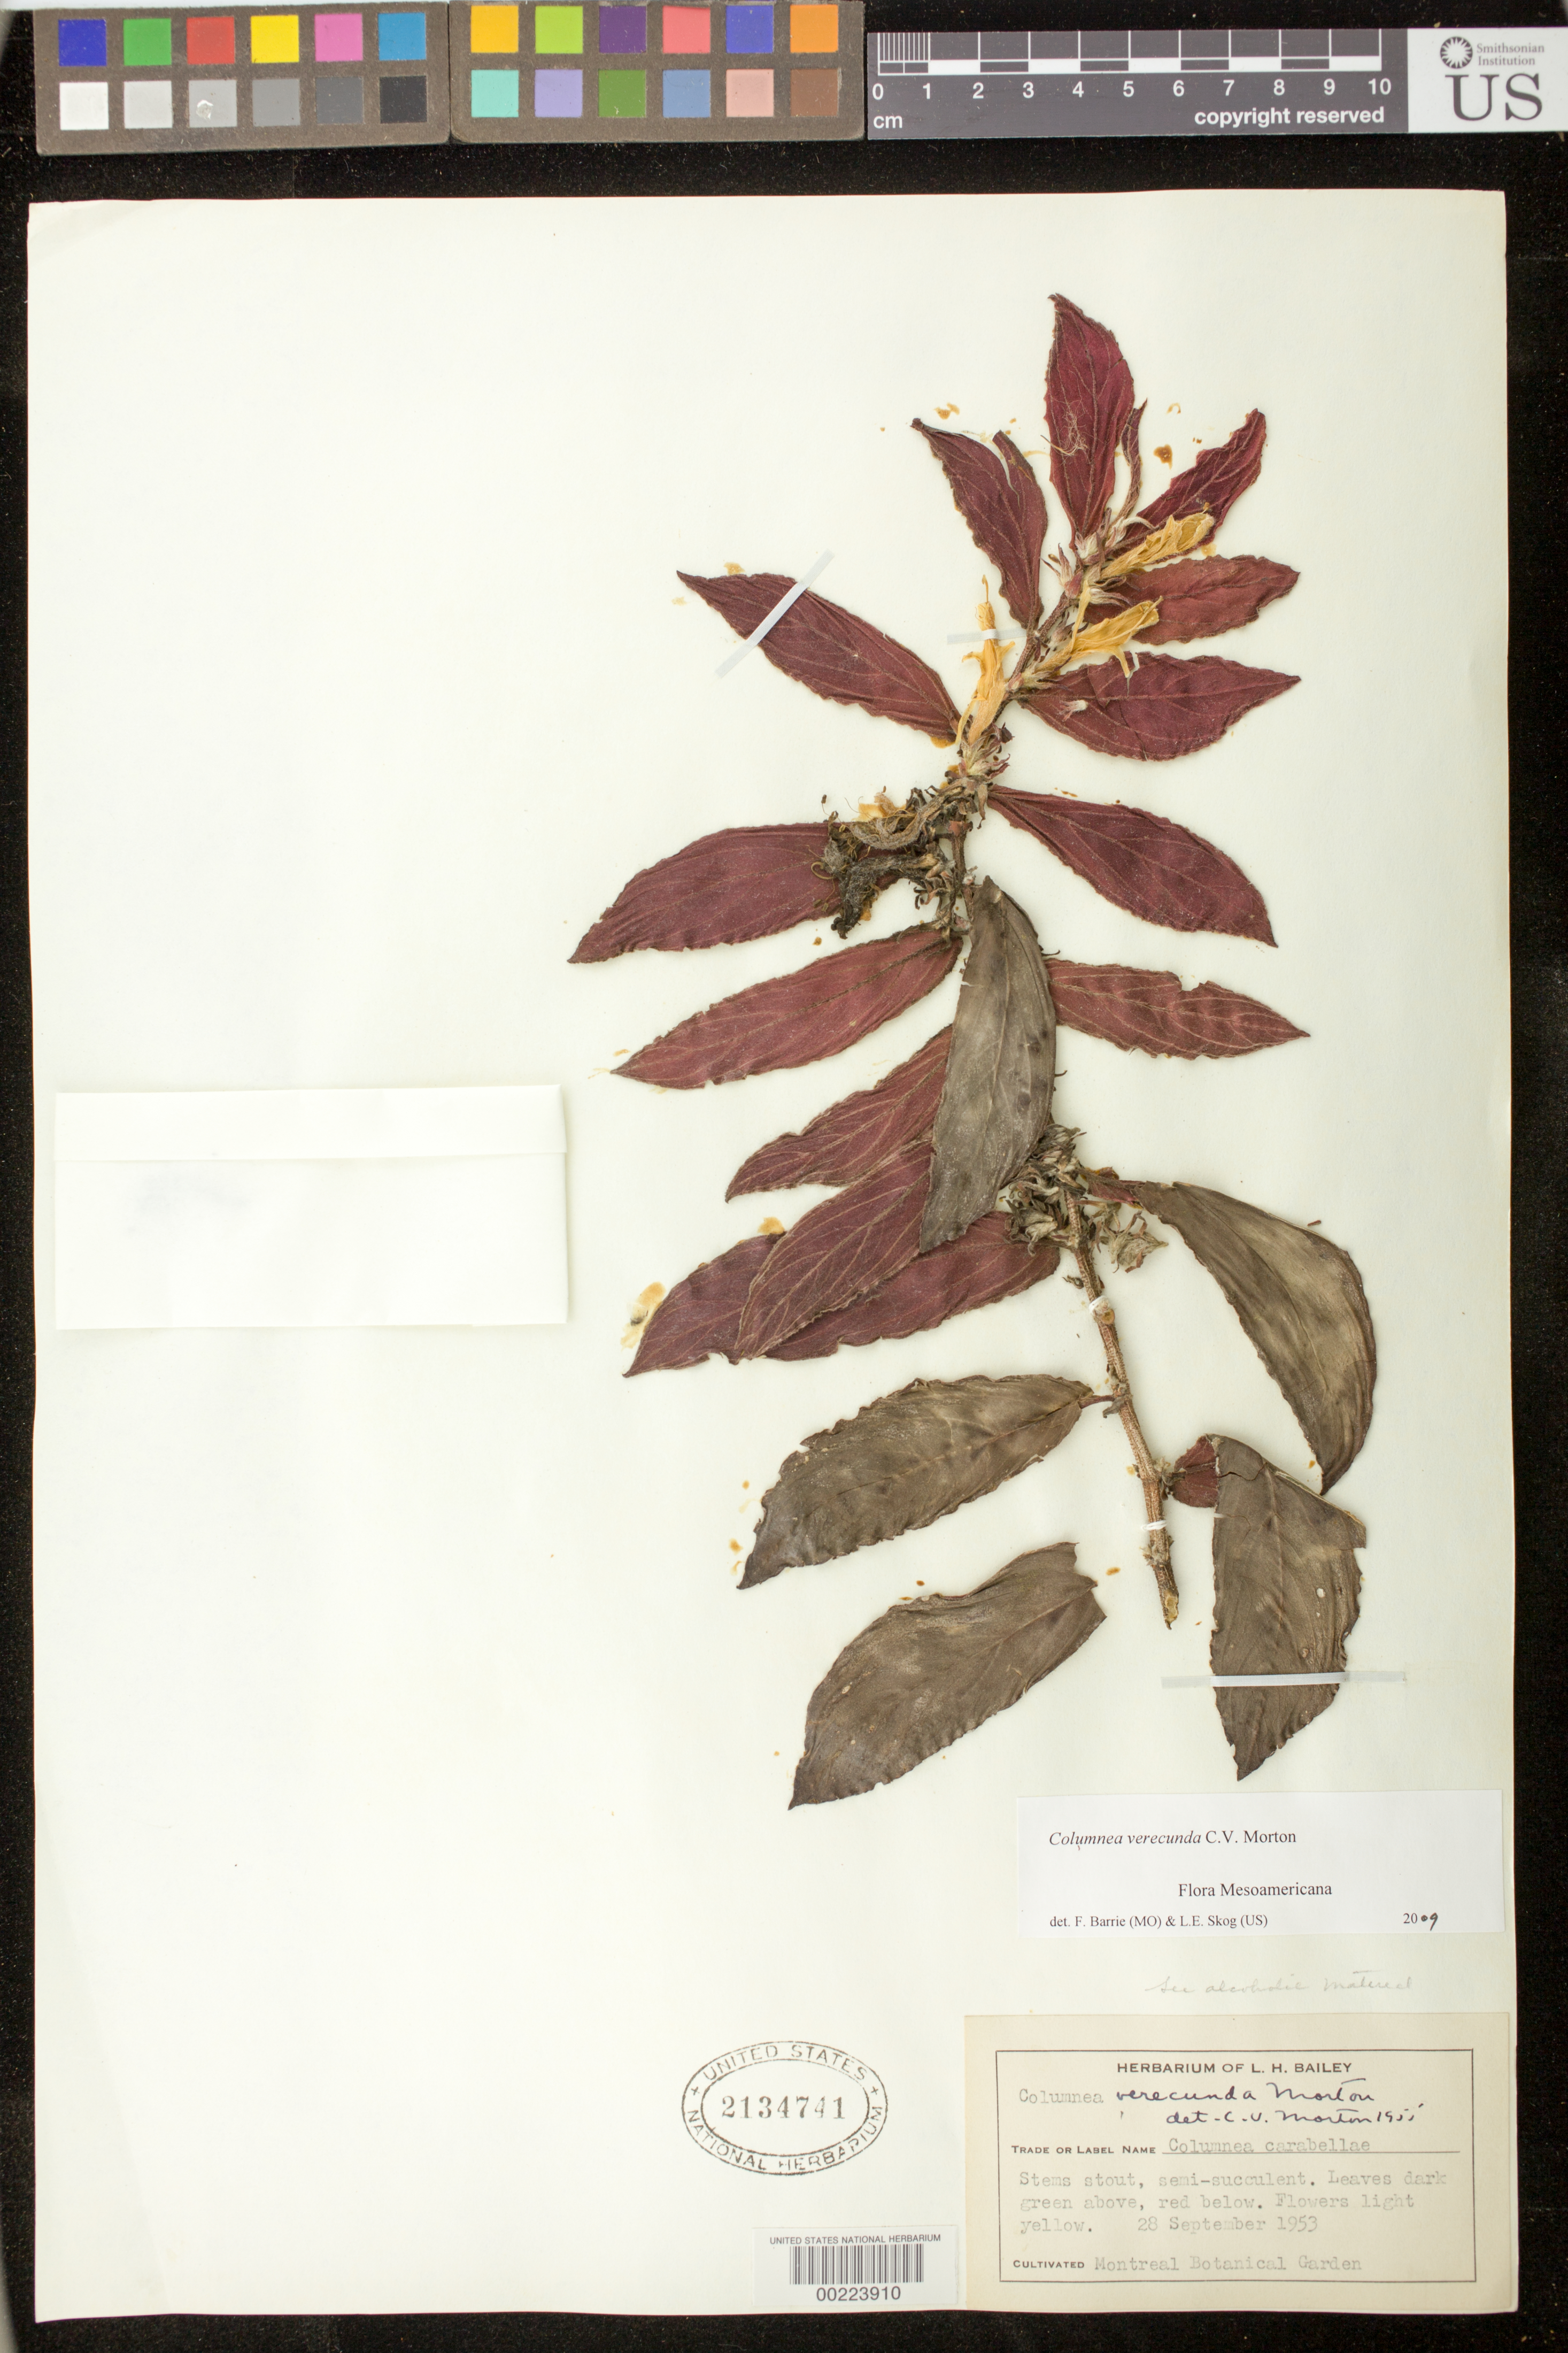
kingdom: Plantae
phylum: Tracheophyta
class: Magnoliopsida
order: Lamiales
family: Gesneriaceae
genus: Columnea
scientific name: Columnea verecunda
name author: C.V. Morton in Standl.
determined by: Morton, C. V.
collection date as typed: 28 Sep 1953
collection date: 1953-09-28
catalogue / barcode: US 2134741